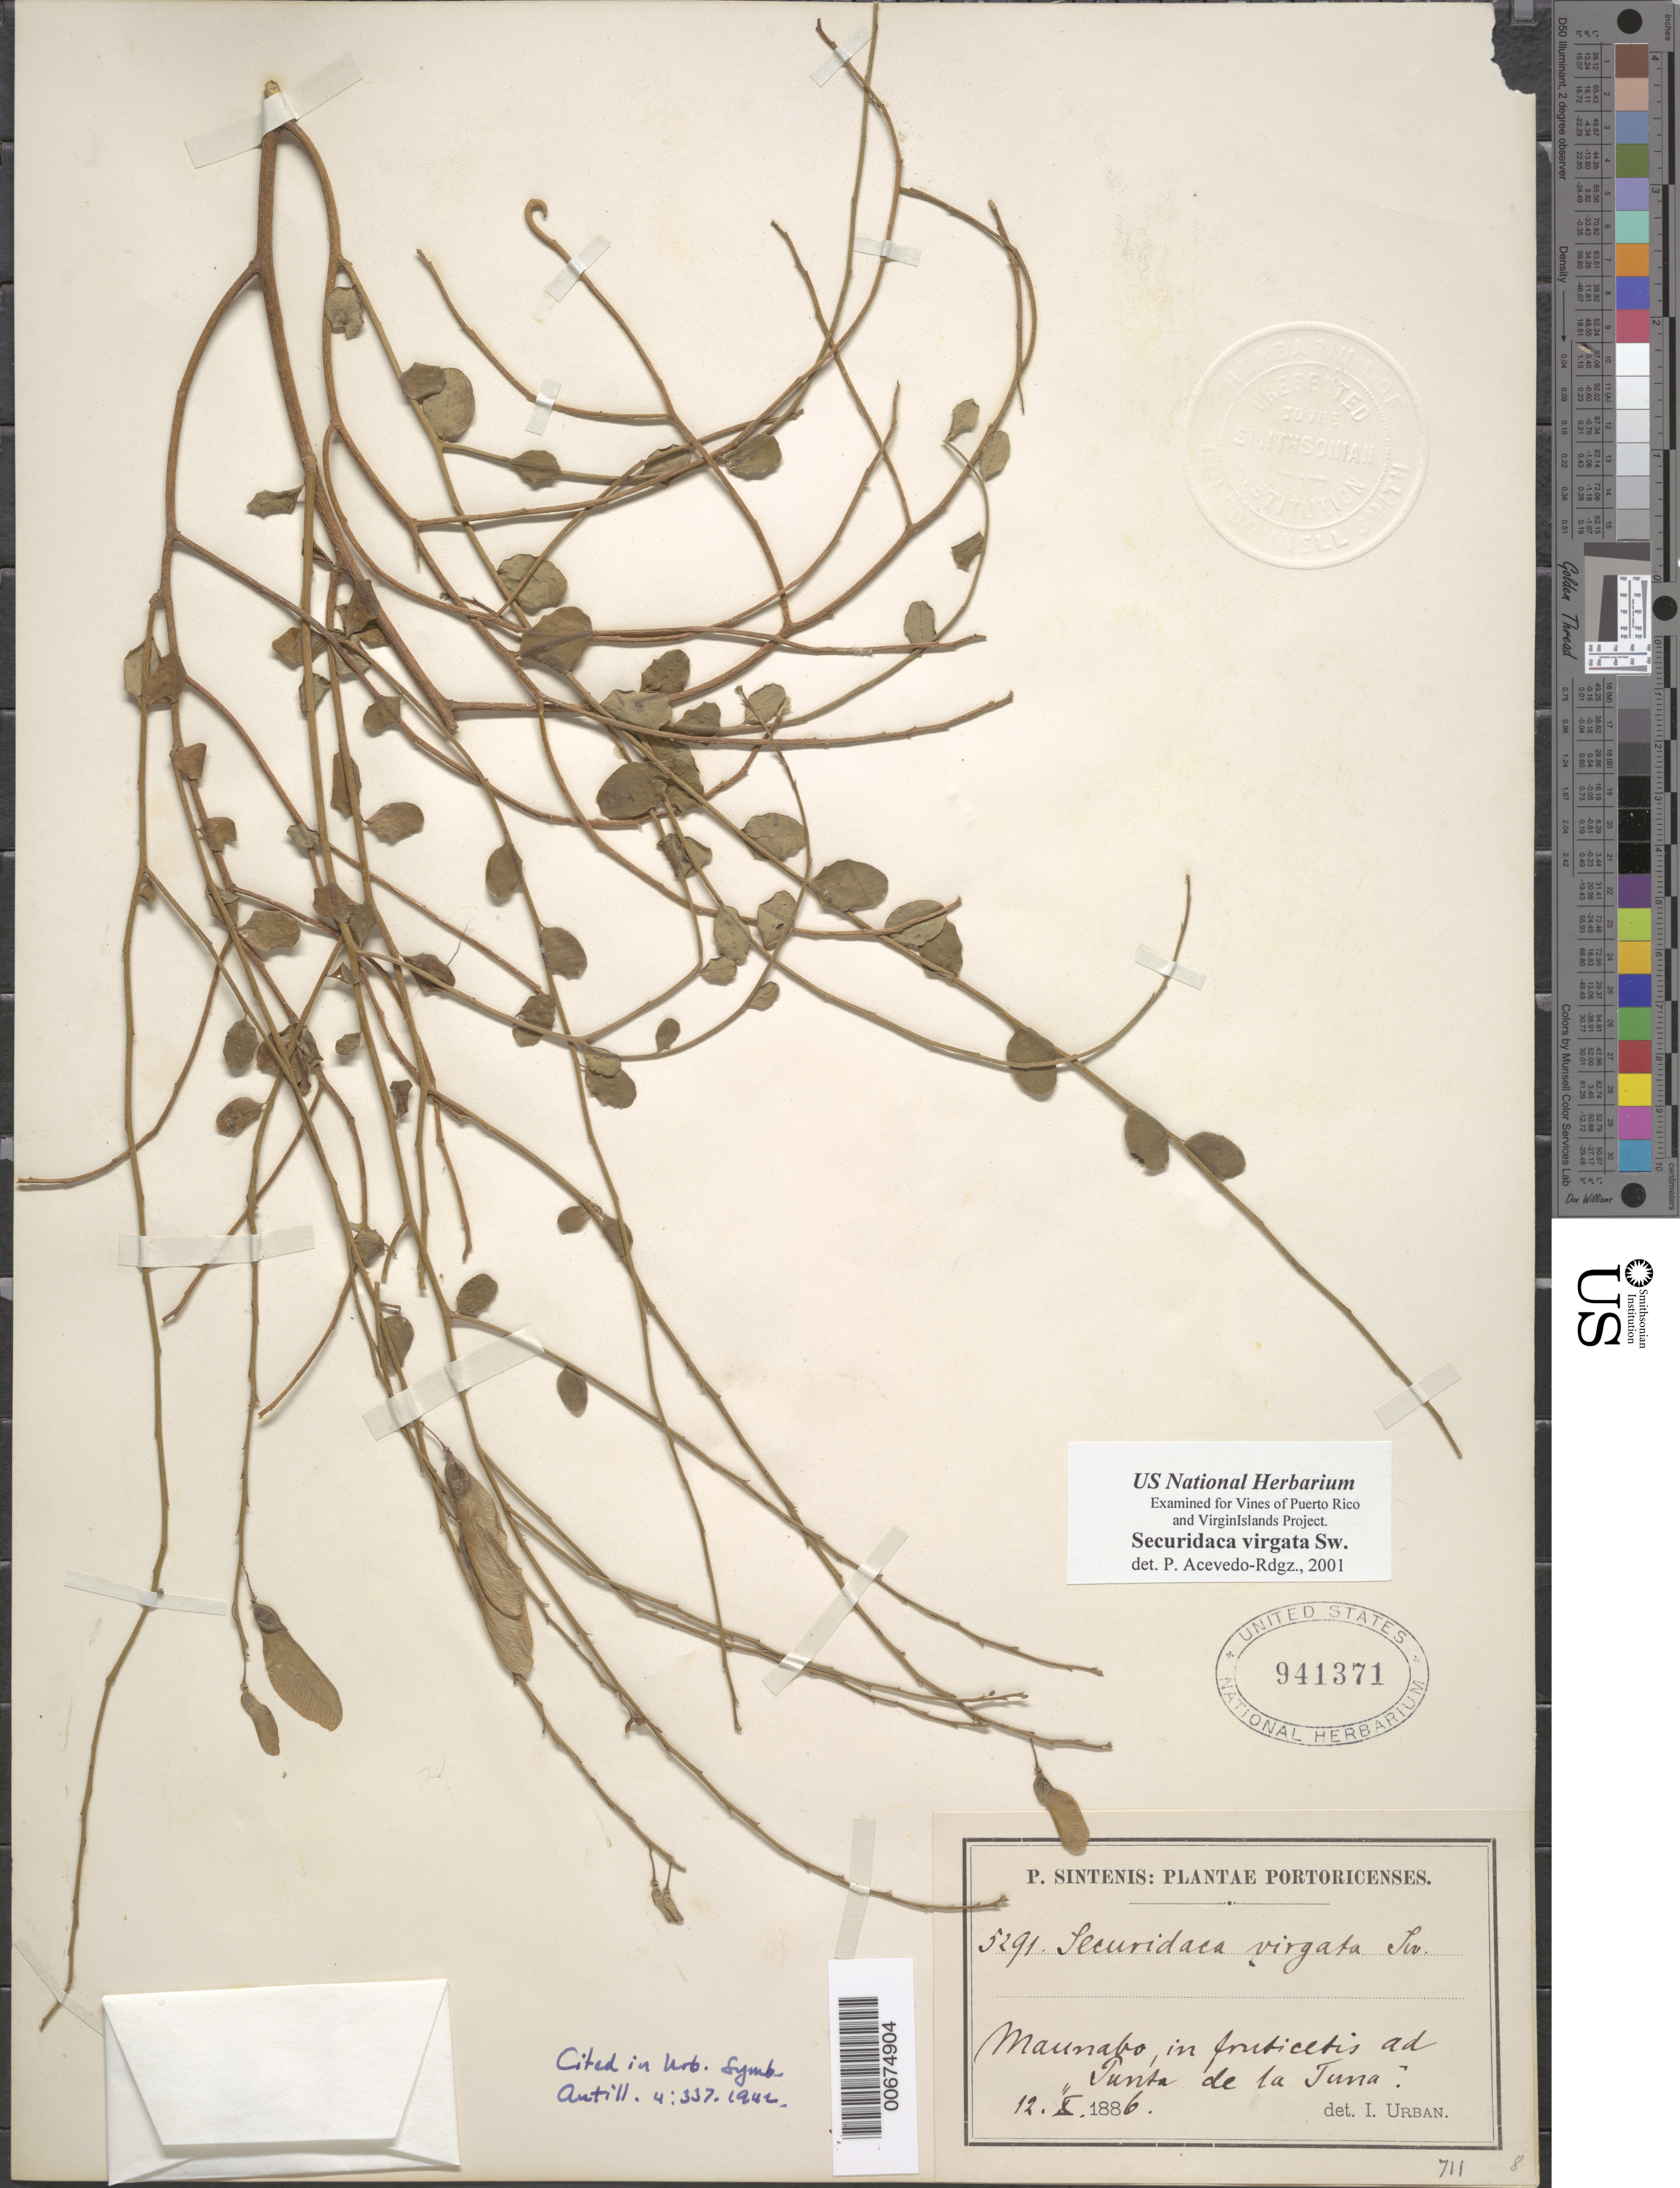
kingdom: Plantae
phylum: Tracheophyta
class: Magnoliopsida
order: Fabales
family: Polygalaceae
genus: Securidaca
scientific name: Securidaca virgata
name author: Sw.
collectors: P. Sintenis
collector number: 5291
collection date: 1886-10-12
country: Puerto Rico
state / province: Maunabo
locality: In fruticetis ad Punta de la Juna.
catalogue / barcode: US 941371